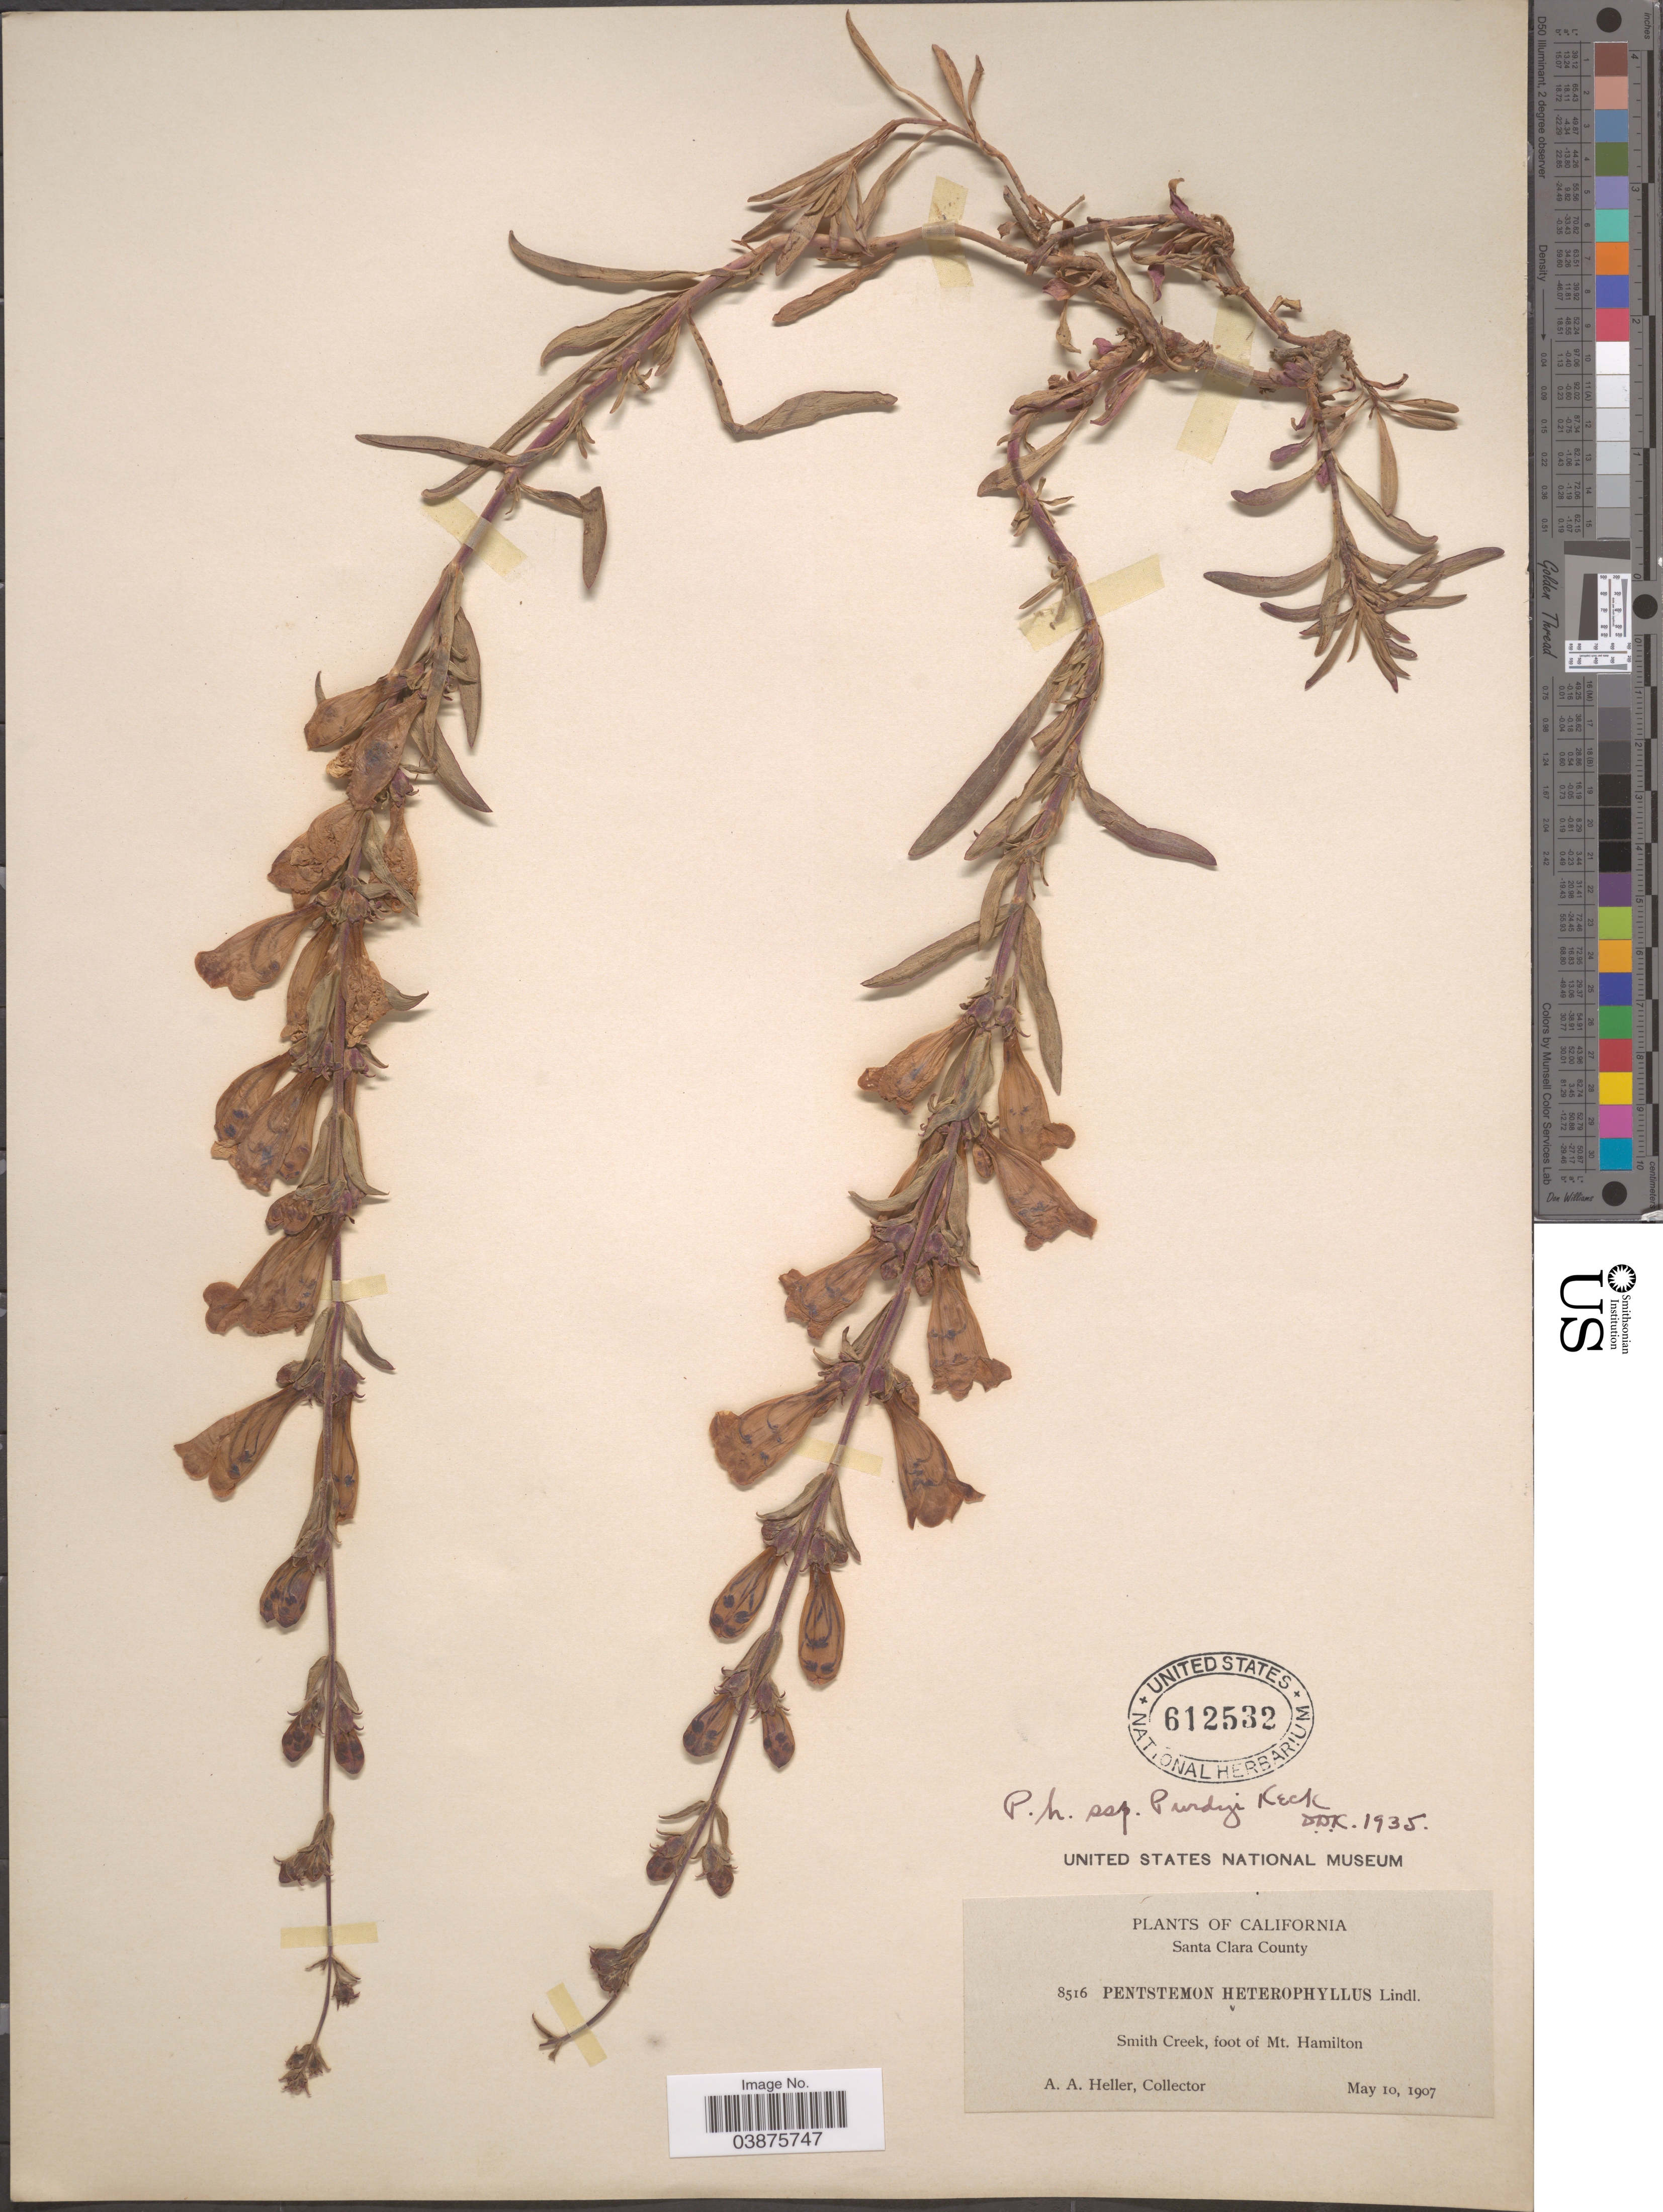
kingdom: Plantae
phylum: Tracheophyta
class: Magnoliopsida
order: Lamiales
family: Plantaginaceae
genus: Penstemon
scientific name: Penstemon heterophyllus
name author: Lindl.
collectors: A. A. Heller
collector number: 8516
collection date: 1907-05-10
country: United States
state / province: California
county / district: Santa Clara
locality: Santa Clara County. Smith Creek, foot of Mt. Hamilton.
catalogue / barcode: US 612532